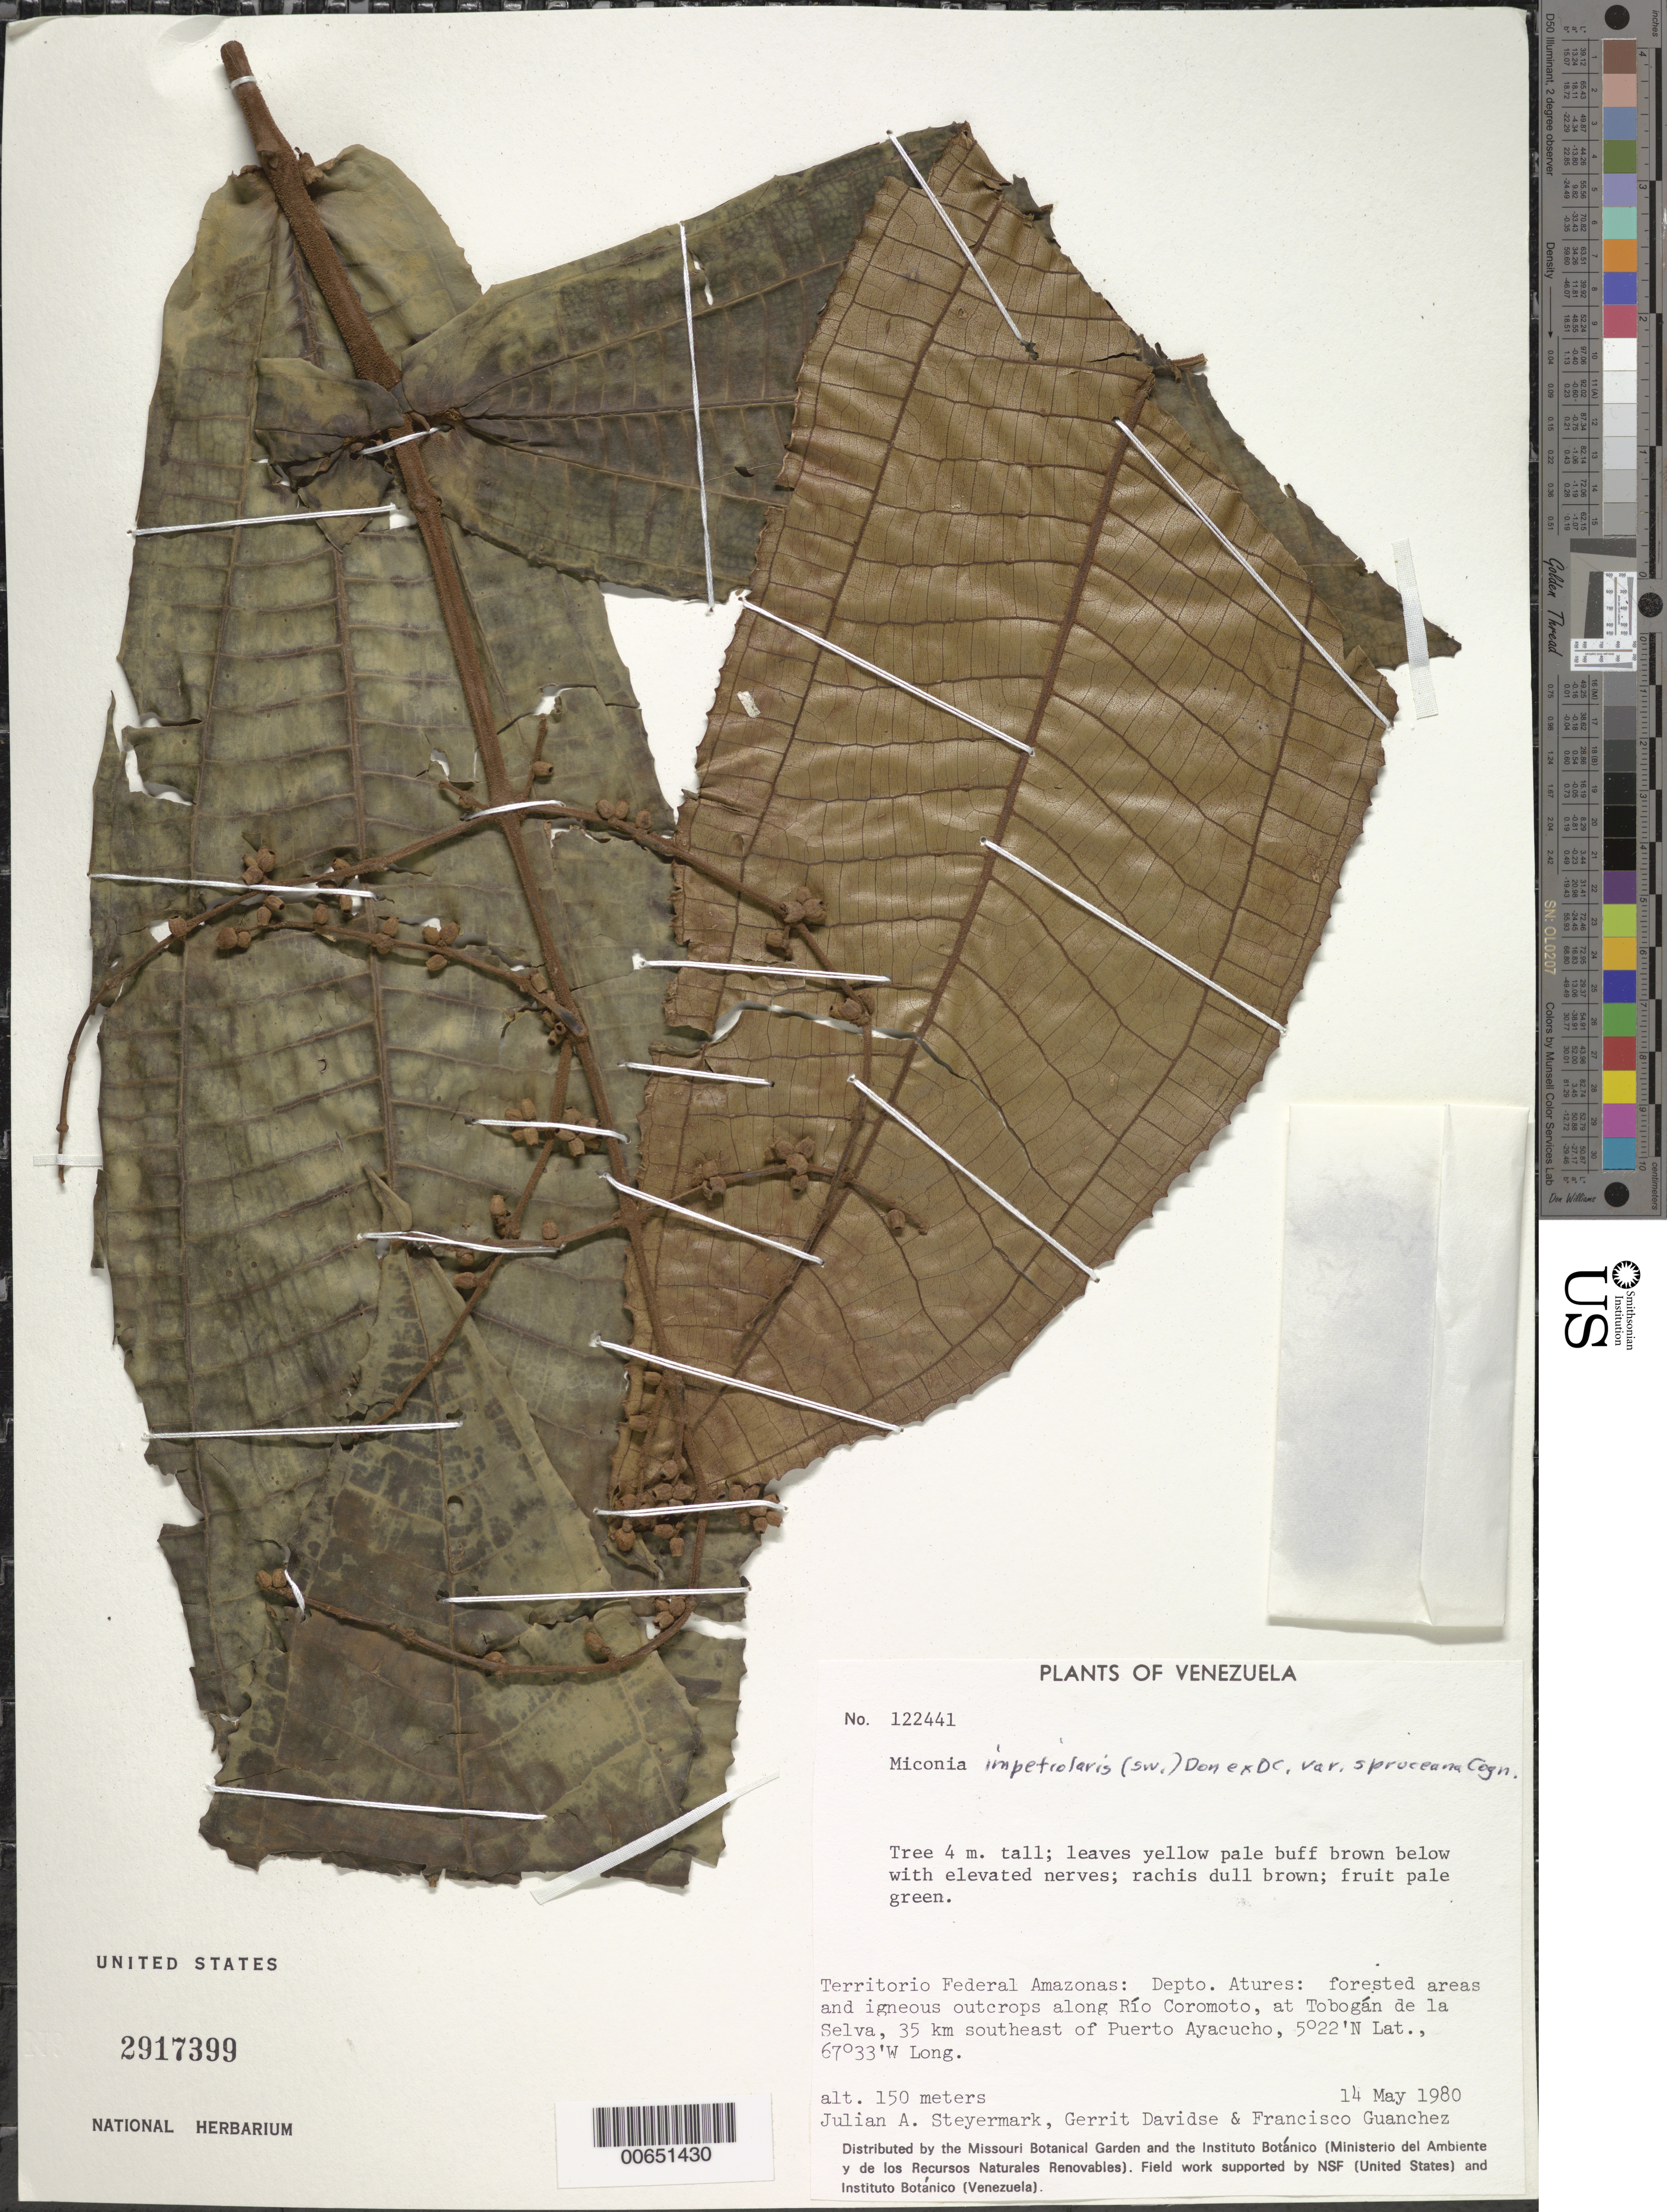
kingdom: Plantae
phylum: Tracheophyta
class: Magnoliopsida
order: Myrtales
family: Melastomataceae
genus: Miconia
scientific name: Miconia impetiolaris var. spruceana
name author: Cogn.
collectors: J. Steyermark, G. Davidse & F. Guánchez M.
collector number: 122441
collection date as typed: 14-May-80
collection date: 1980-05-14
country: Venezuela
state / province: Amazonas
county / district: Atures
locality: Río Coromoto, at Tobogan de la Selva, 35 km SE of Puerto Ayacucho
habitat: Forested areas and igneous outcrops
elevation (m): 150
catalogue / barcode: US 2917399